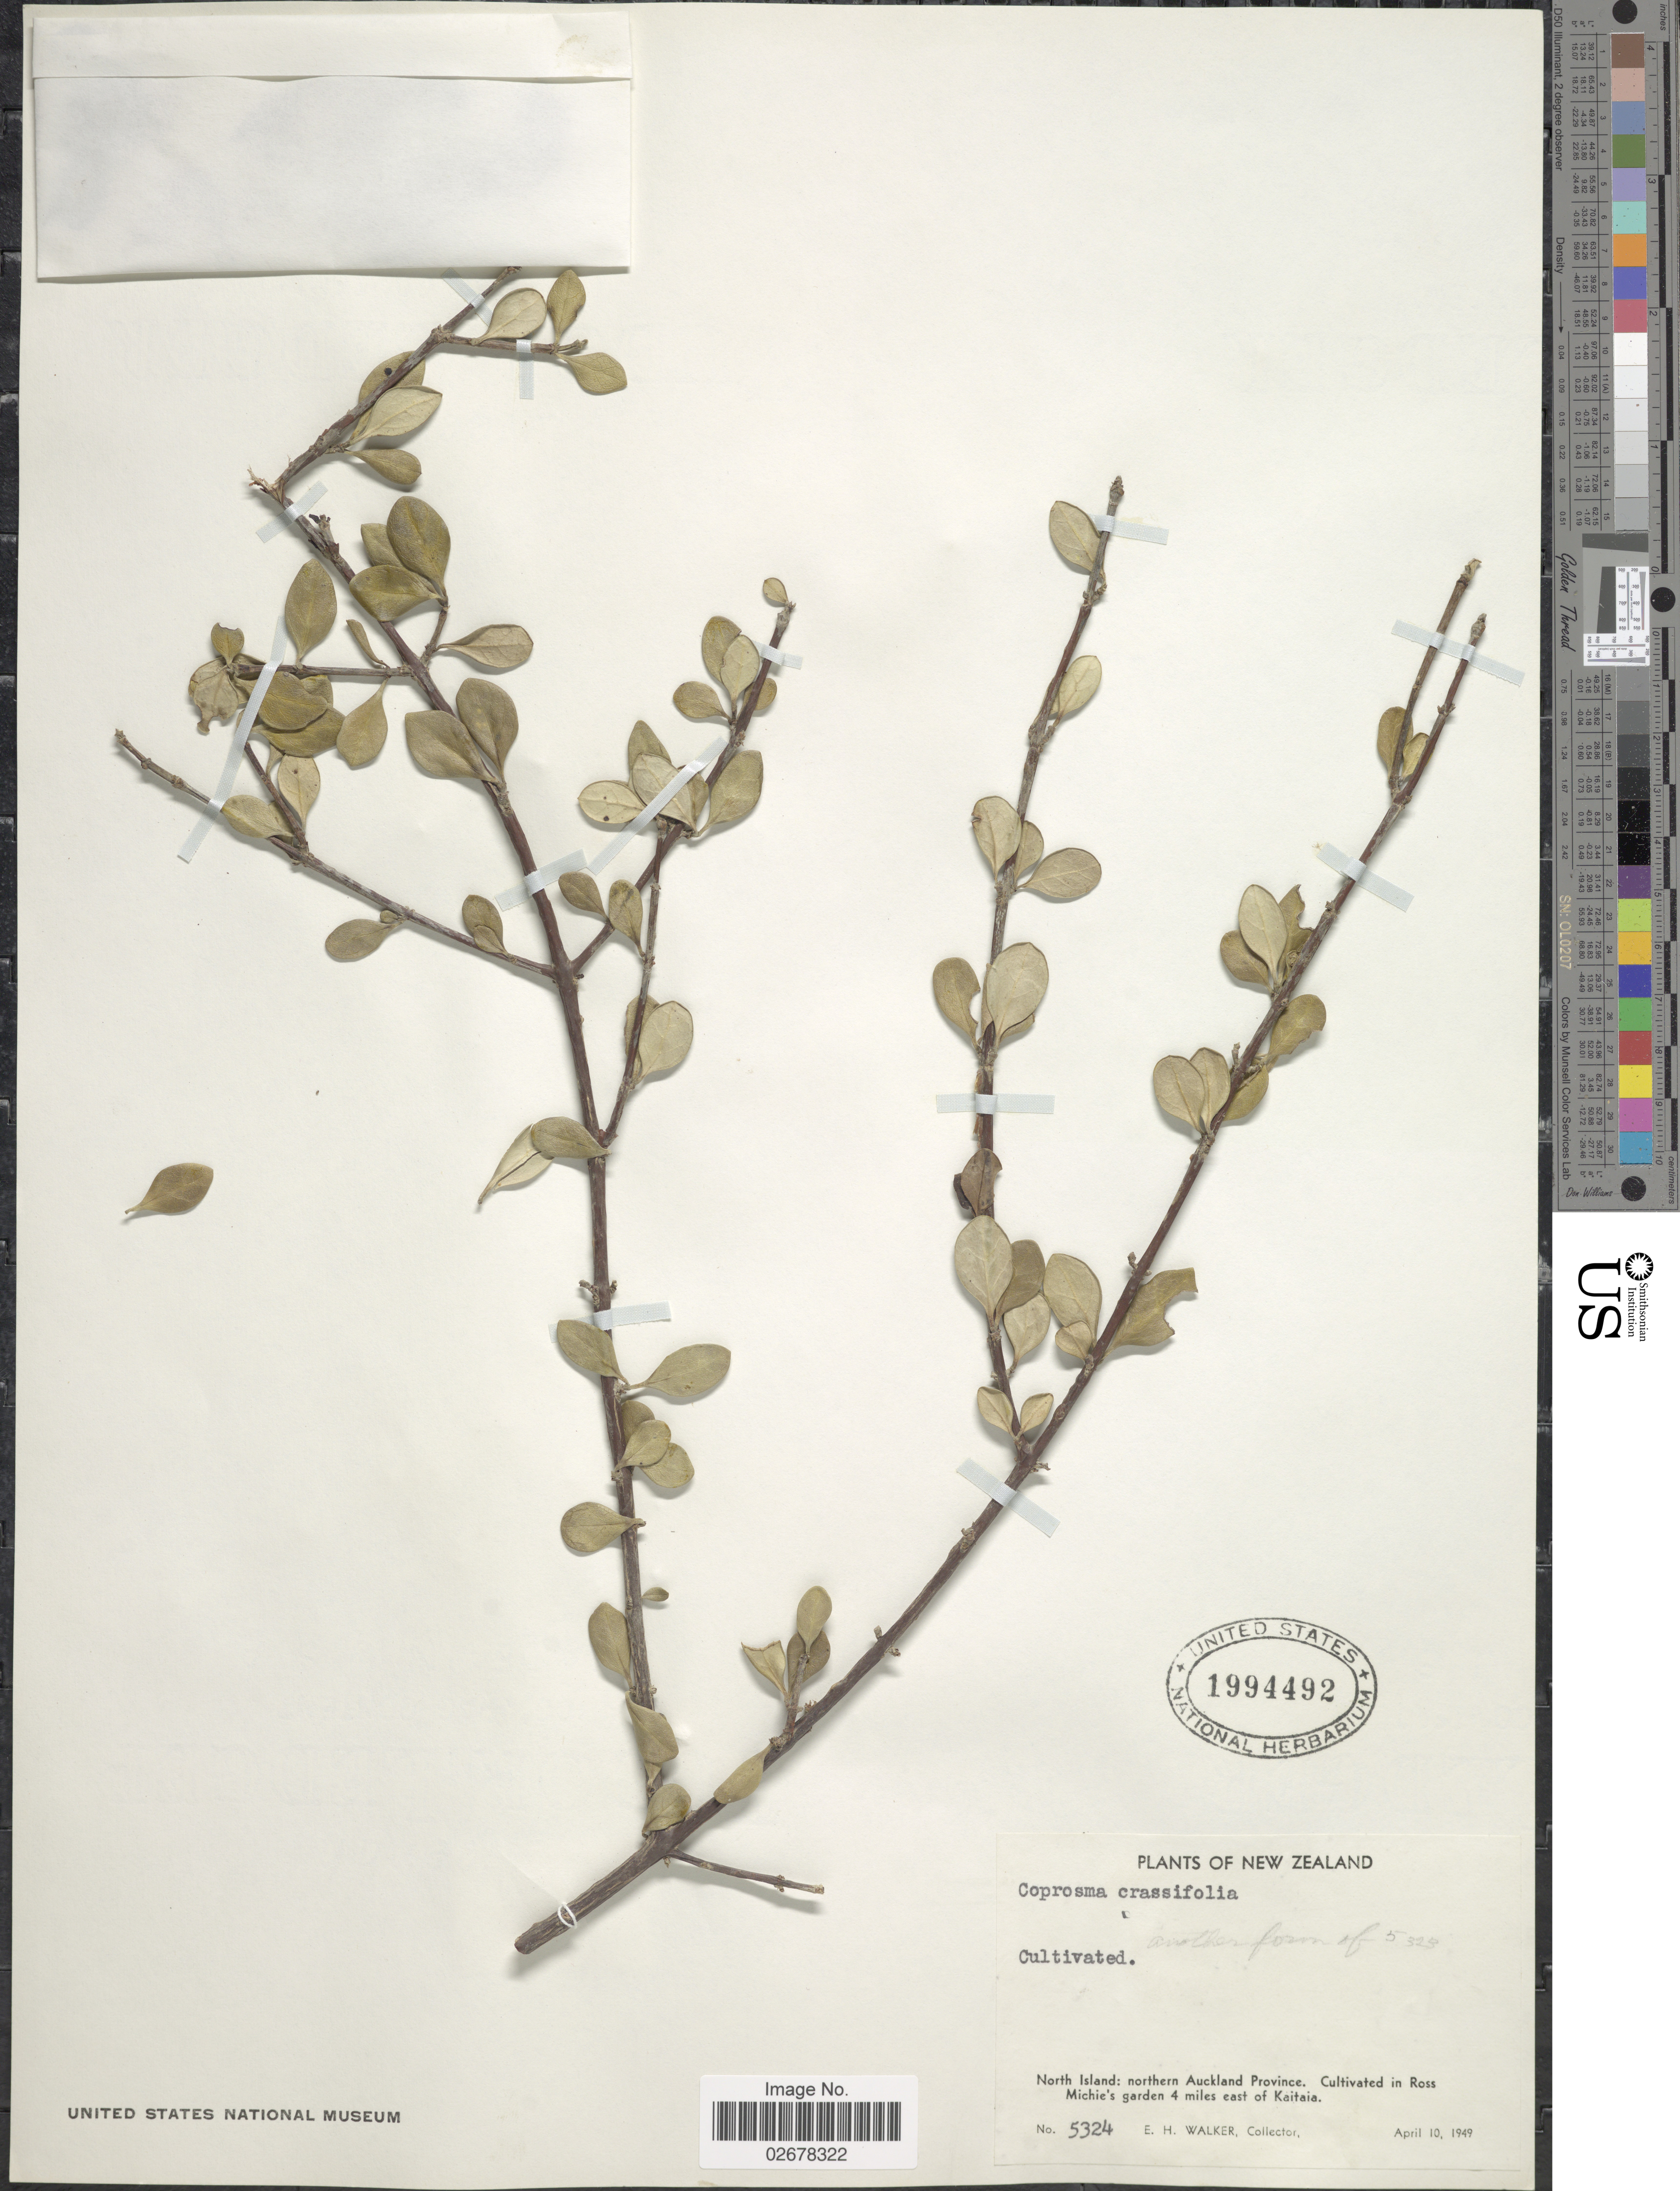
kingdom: Plantae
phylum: Tracheophyta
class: Magnoliopsida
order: Gentianales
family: Rubiaceae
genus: Coprosma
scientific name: Coprosma crassifolia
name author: Colenso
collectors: E. H. Walker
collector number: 5324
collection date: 1949-04-10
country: New Zealand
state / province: Auckland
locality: North Island: northern Auckland Province, Cultivated in Ross Michie's garden 4 miles east of Kaitaia.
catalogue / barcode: US 1994492